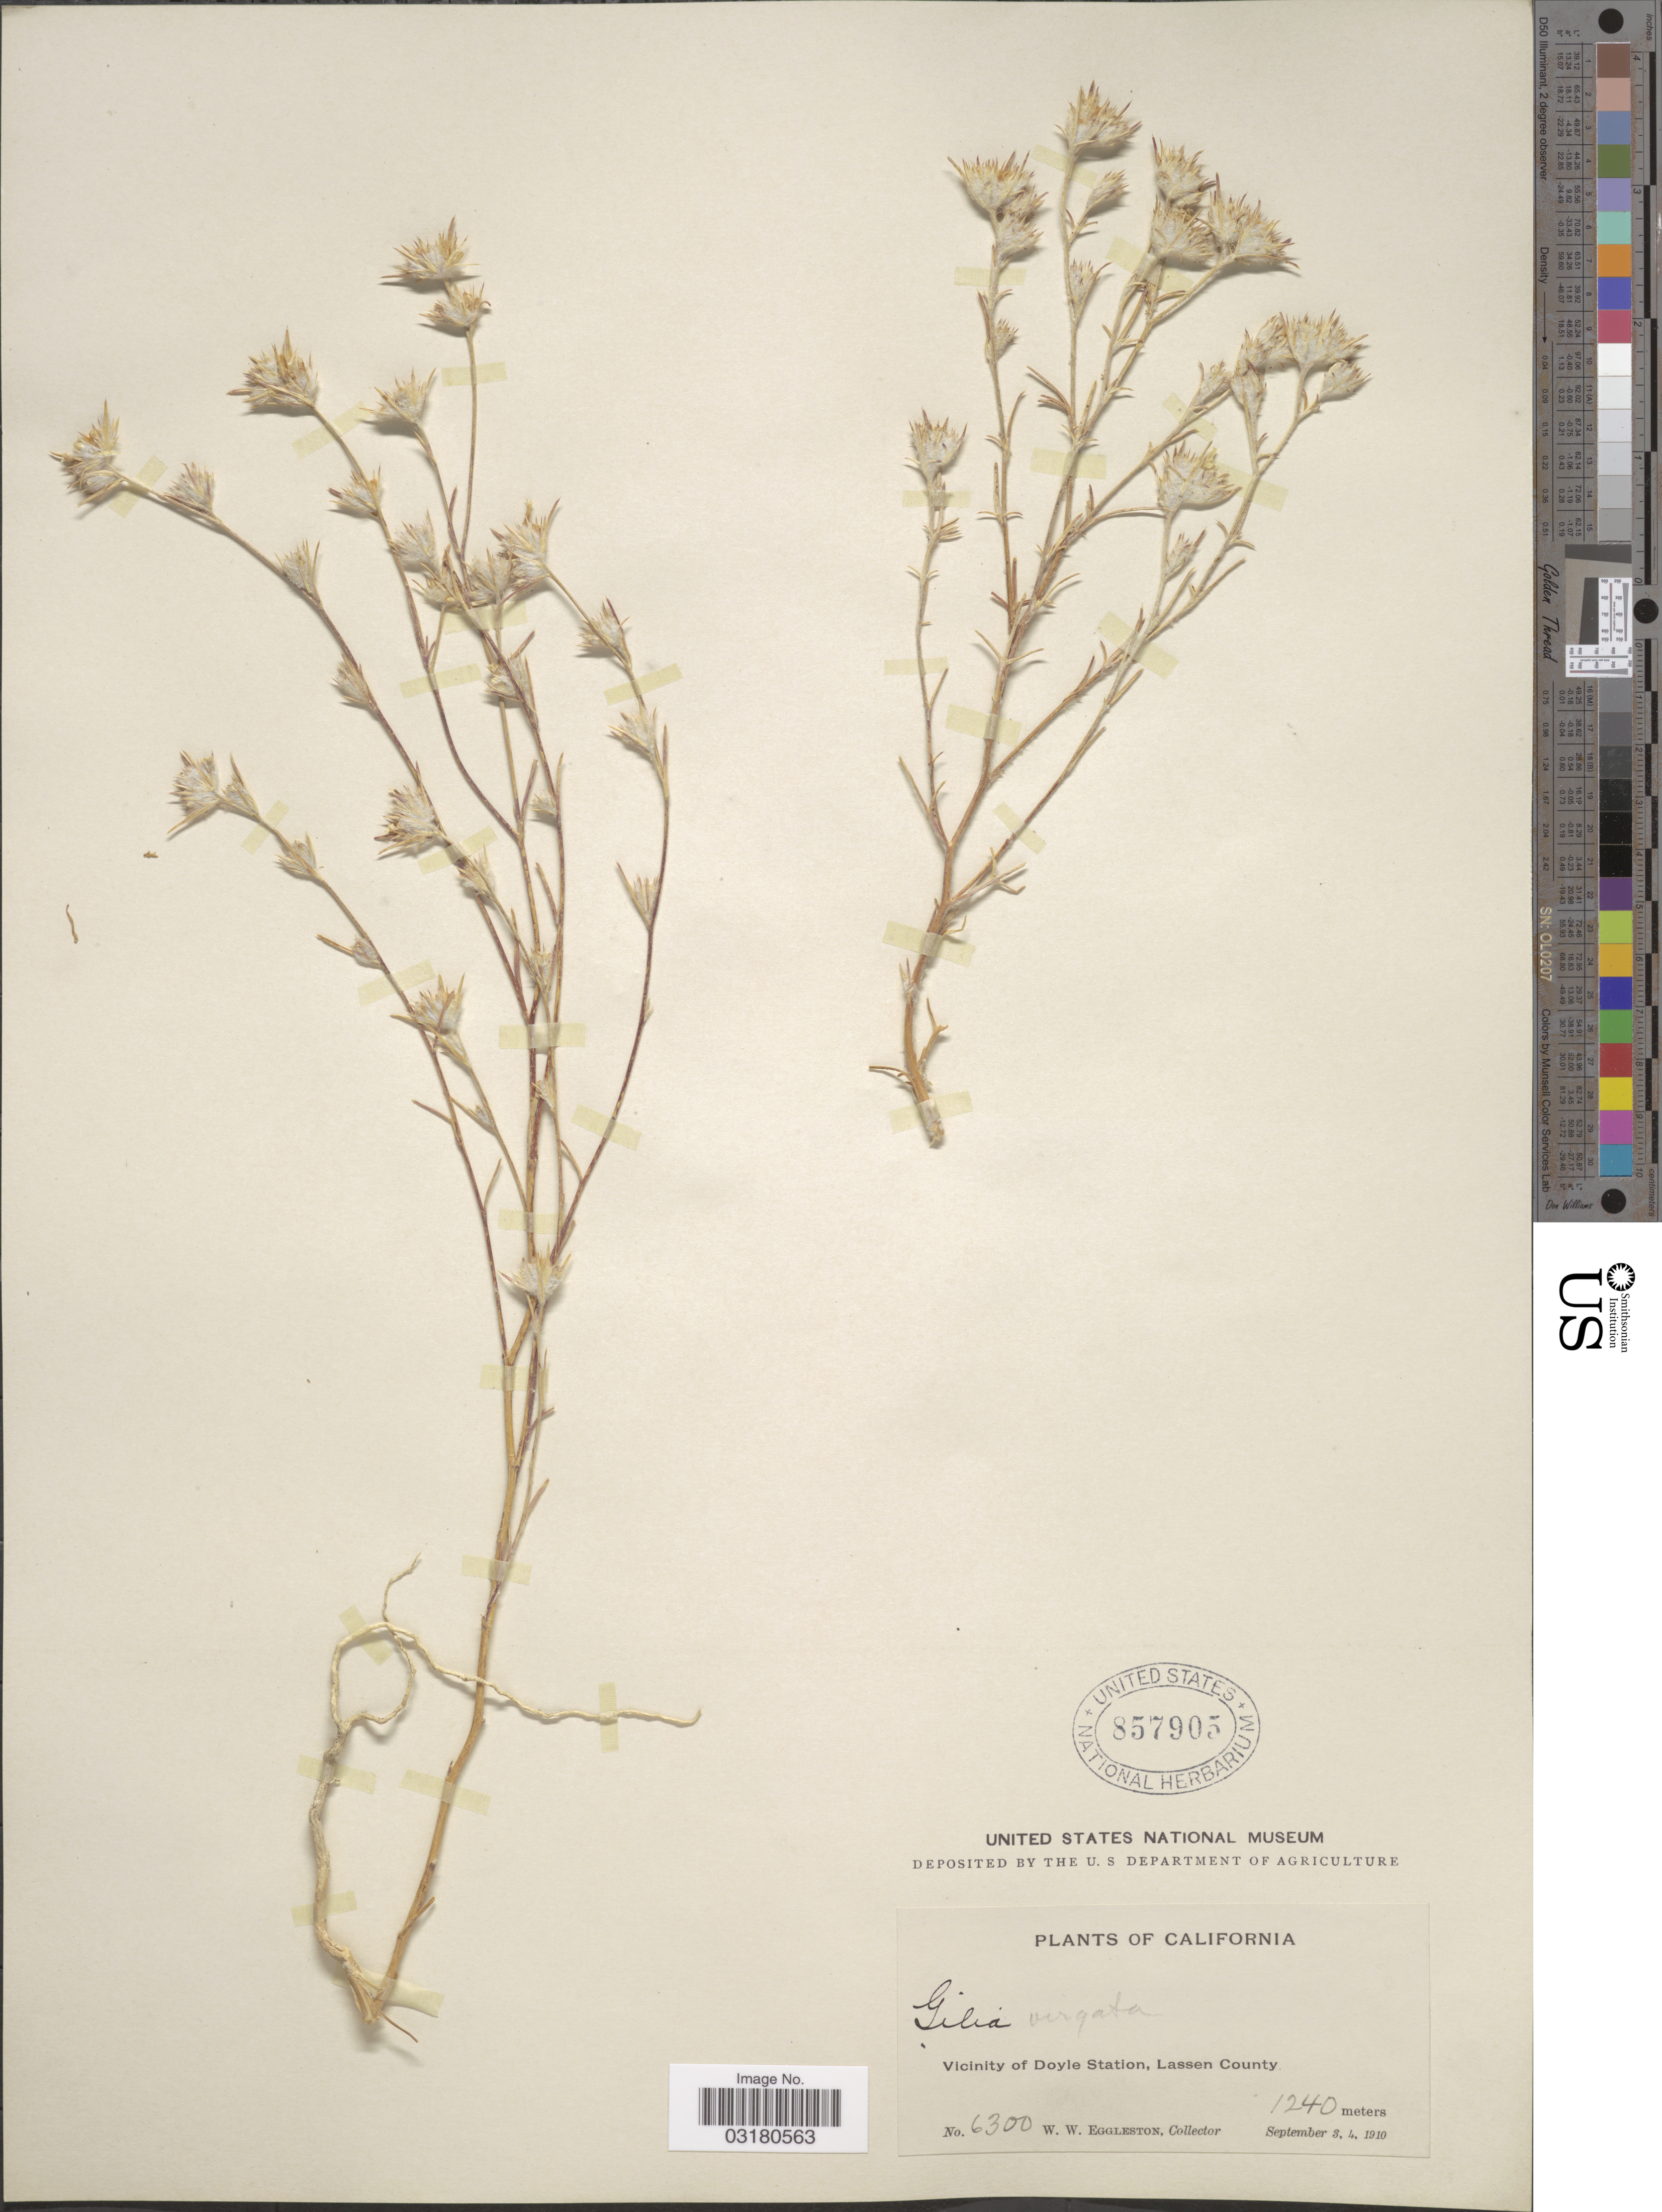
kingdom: Plantae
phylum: Tracheophyta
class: Magnoliopsida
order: Ericales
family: Polemoniaceae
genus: Eriastrum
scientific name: Eriastrum wilcoxii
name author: (A. Nelson) H. Mason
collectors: W. W. Eggleston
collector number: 6300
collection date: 1910-09-03/1910-09-04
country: United States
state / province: California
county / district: Lassen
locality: Vicinity of Doyle Station, Lassen County.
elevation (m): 1240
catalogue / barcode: US 857905